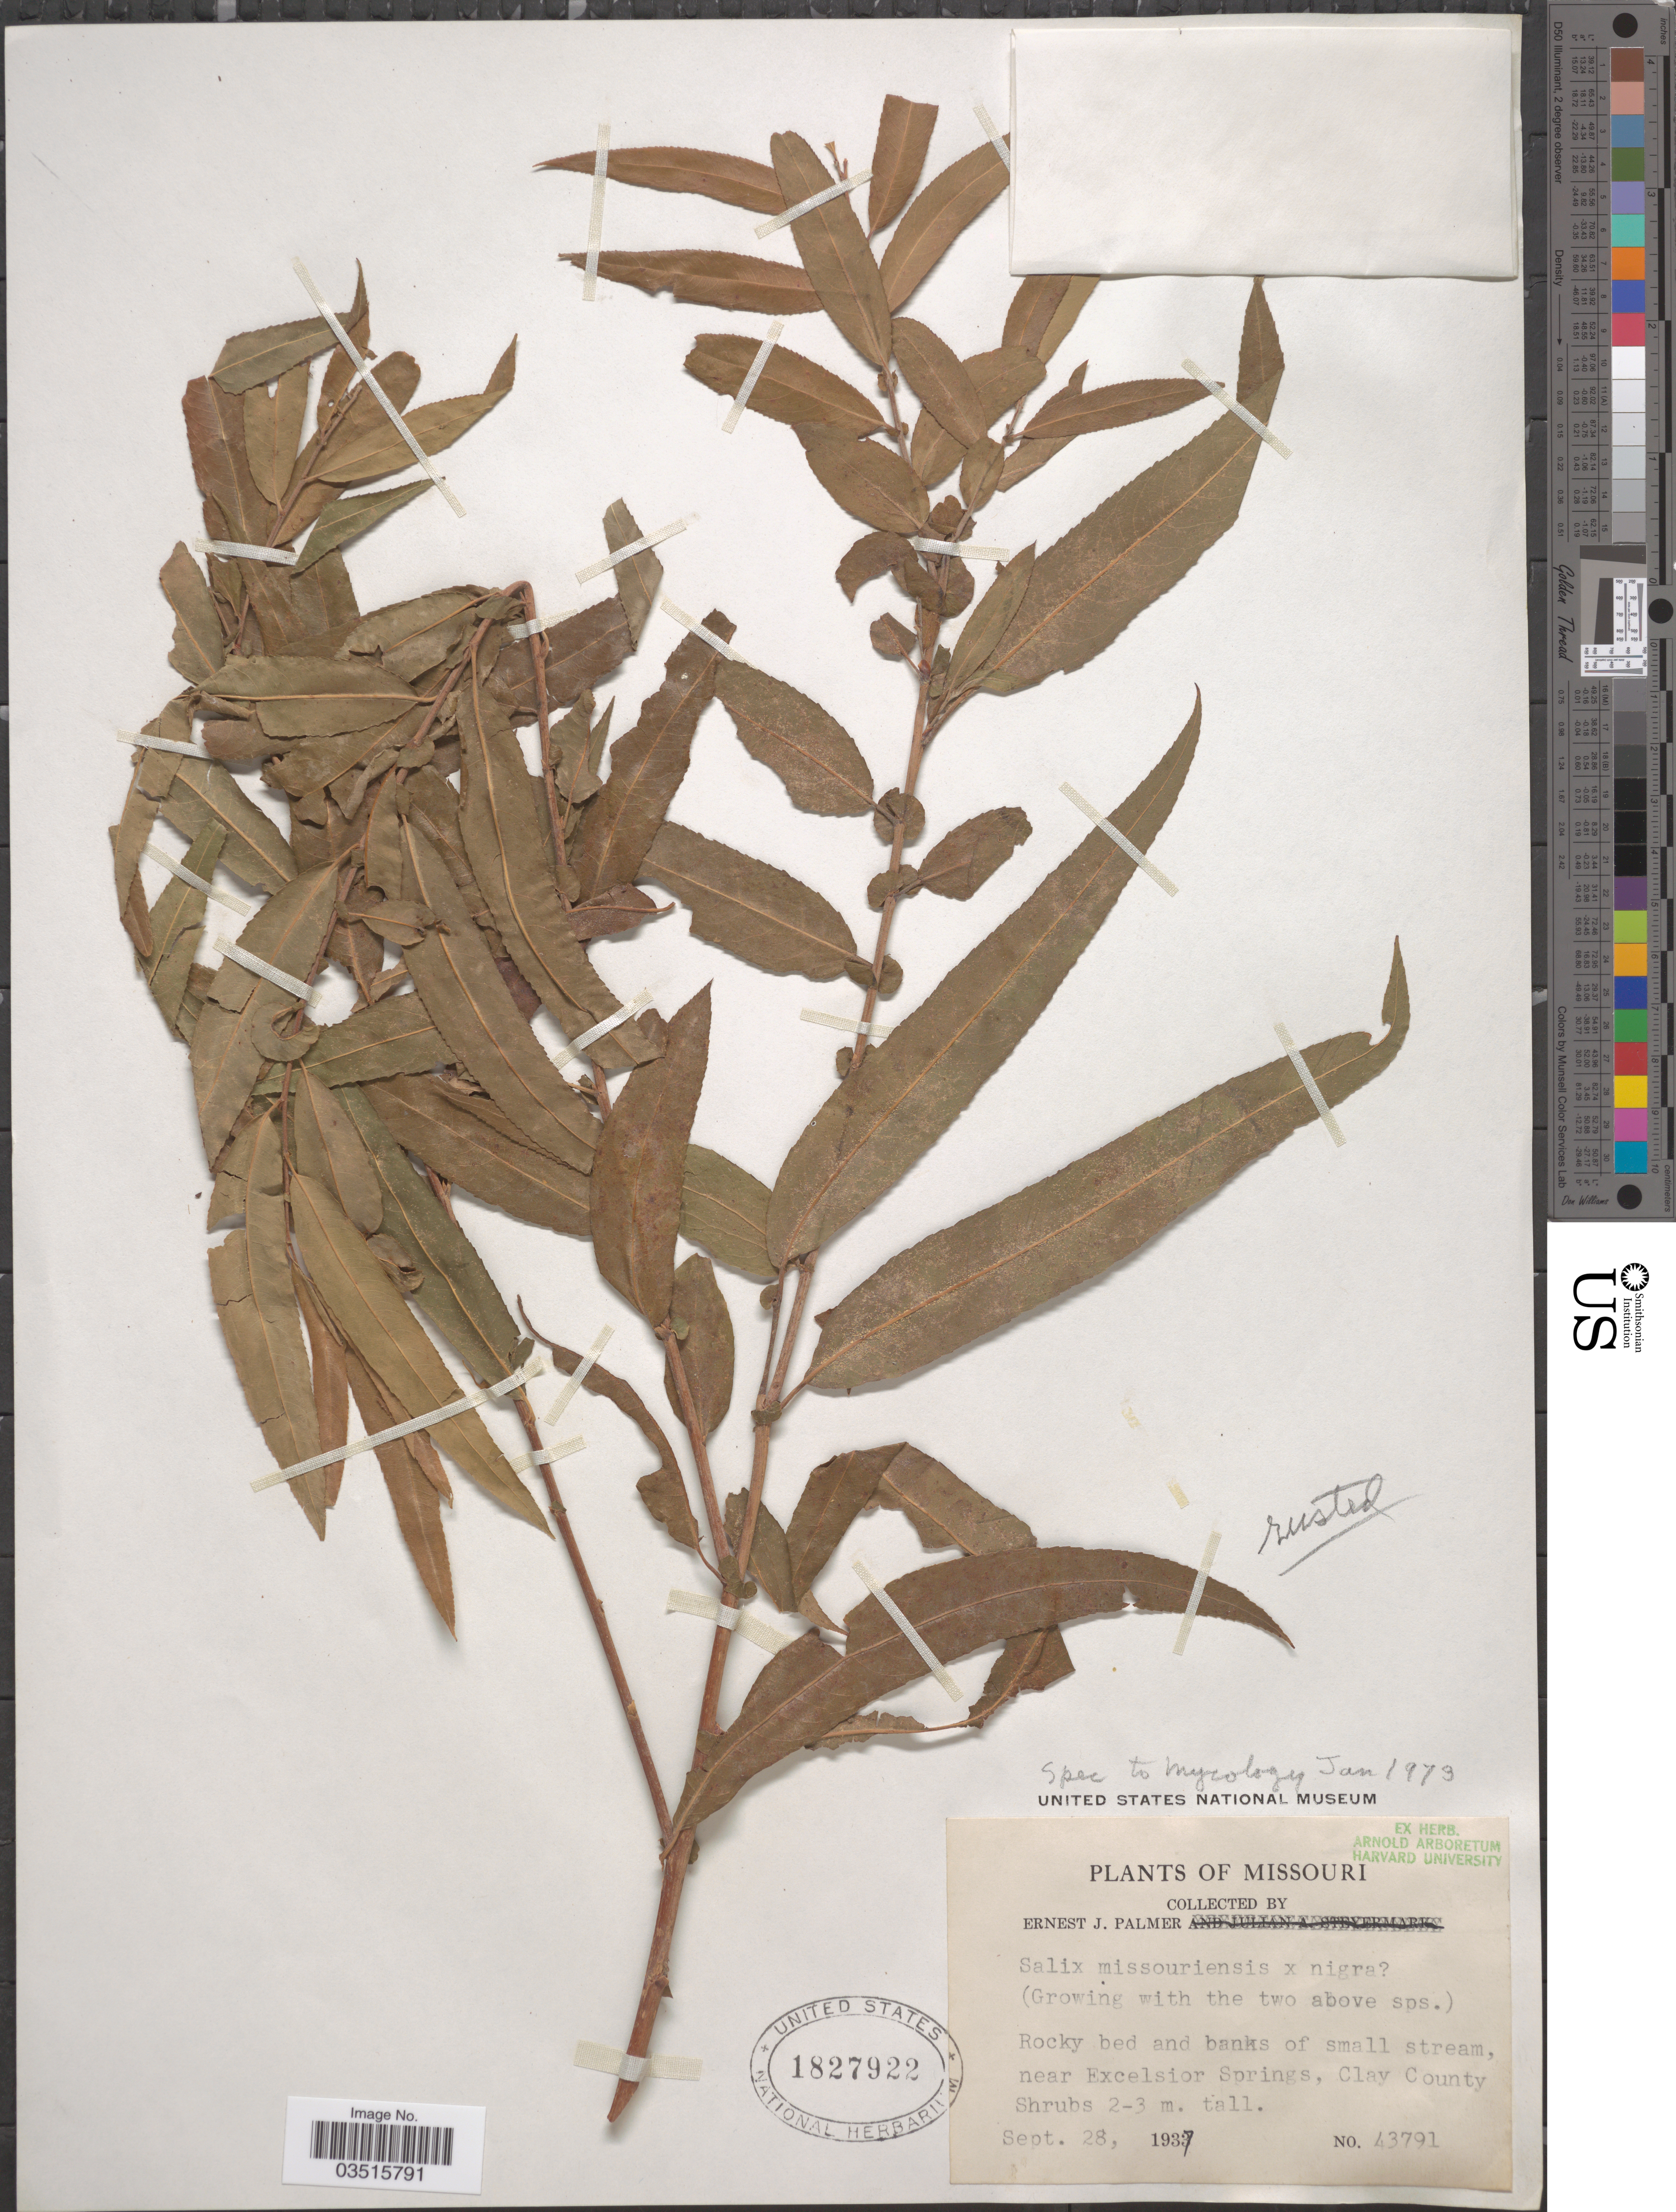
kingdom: Plantae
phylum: Tracheophyta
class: Magnoliopsida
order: Malpighiales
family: Salicaceae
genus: Salix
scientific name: Salix missouriensis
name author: Bebb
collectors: E. J. Palmer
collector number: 43791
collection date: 1937-09-28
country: United States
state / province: Missouri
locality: Near Excelsior Springs, Clay County.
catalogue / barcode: US 1827922